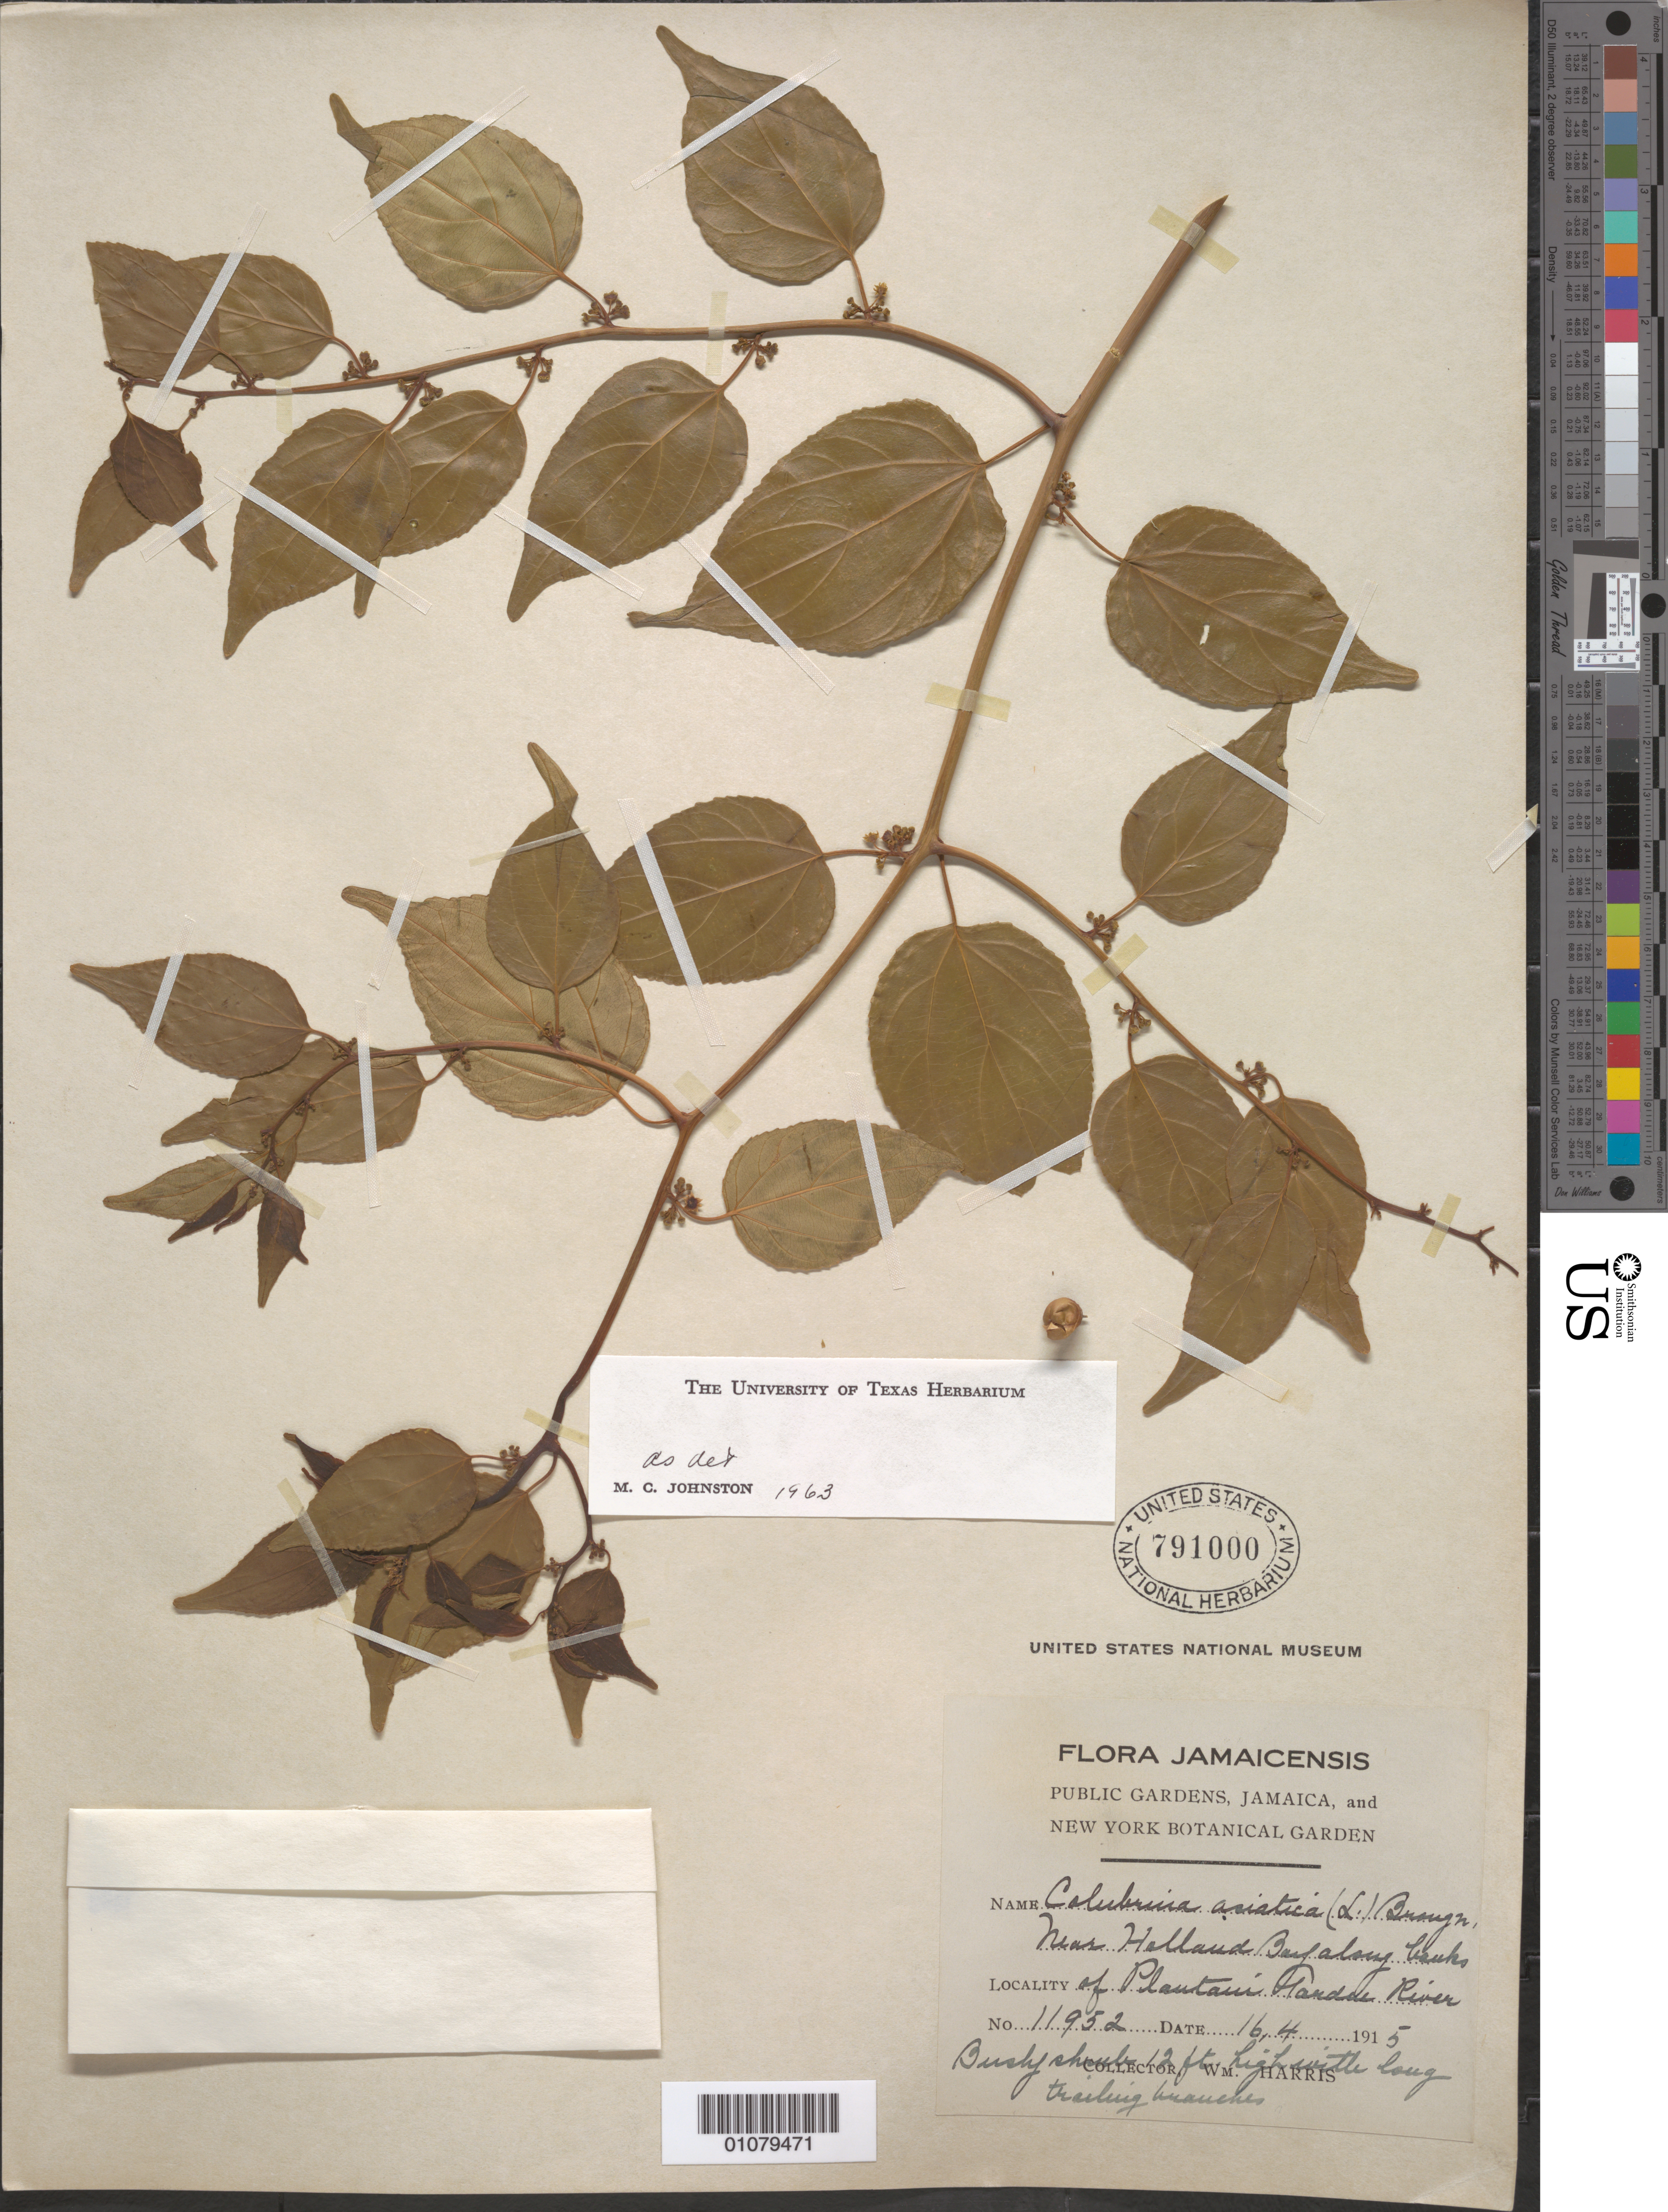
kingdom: Plantae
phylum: Tracheophyta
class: Magnoliopsida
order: Rosales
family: Rhamnaceae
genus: Colubrina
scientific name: Colubrina asiatica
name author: (L.) Brongn.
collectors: W. Harris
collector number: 11952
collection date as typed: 16 Apr 1915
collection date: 1915-04-16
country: Jamaica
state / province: Saint Thomas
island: Jamaica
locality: Near Holland Bay along banks of Plantain Gardae (hard to read) River.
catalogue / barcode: US 791000